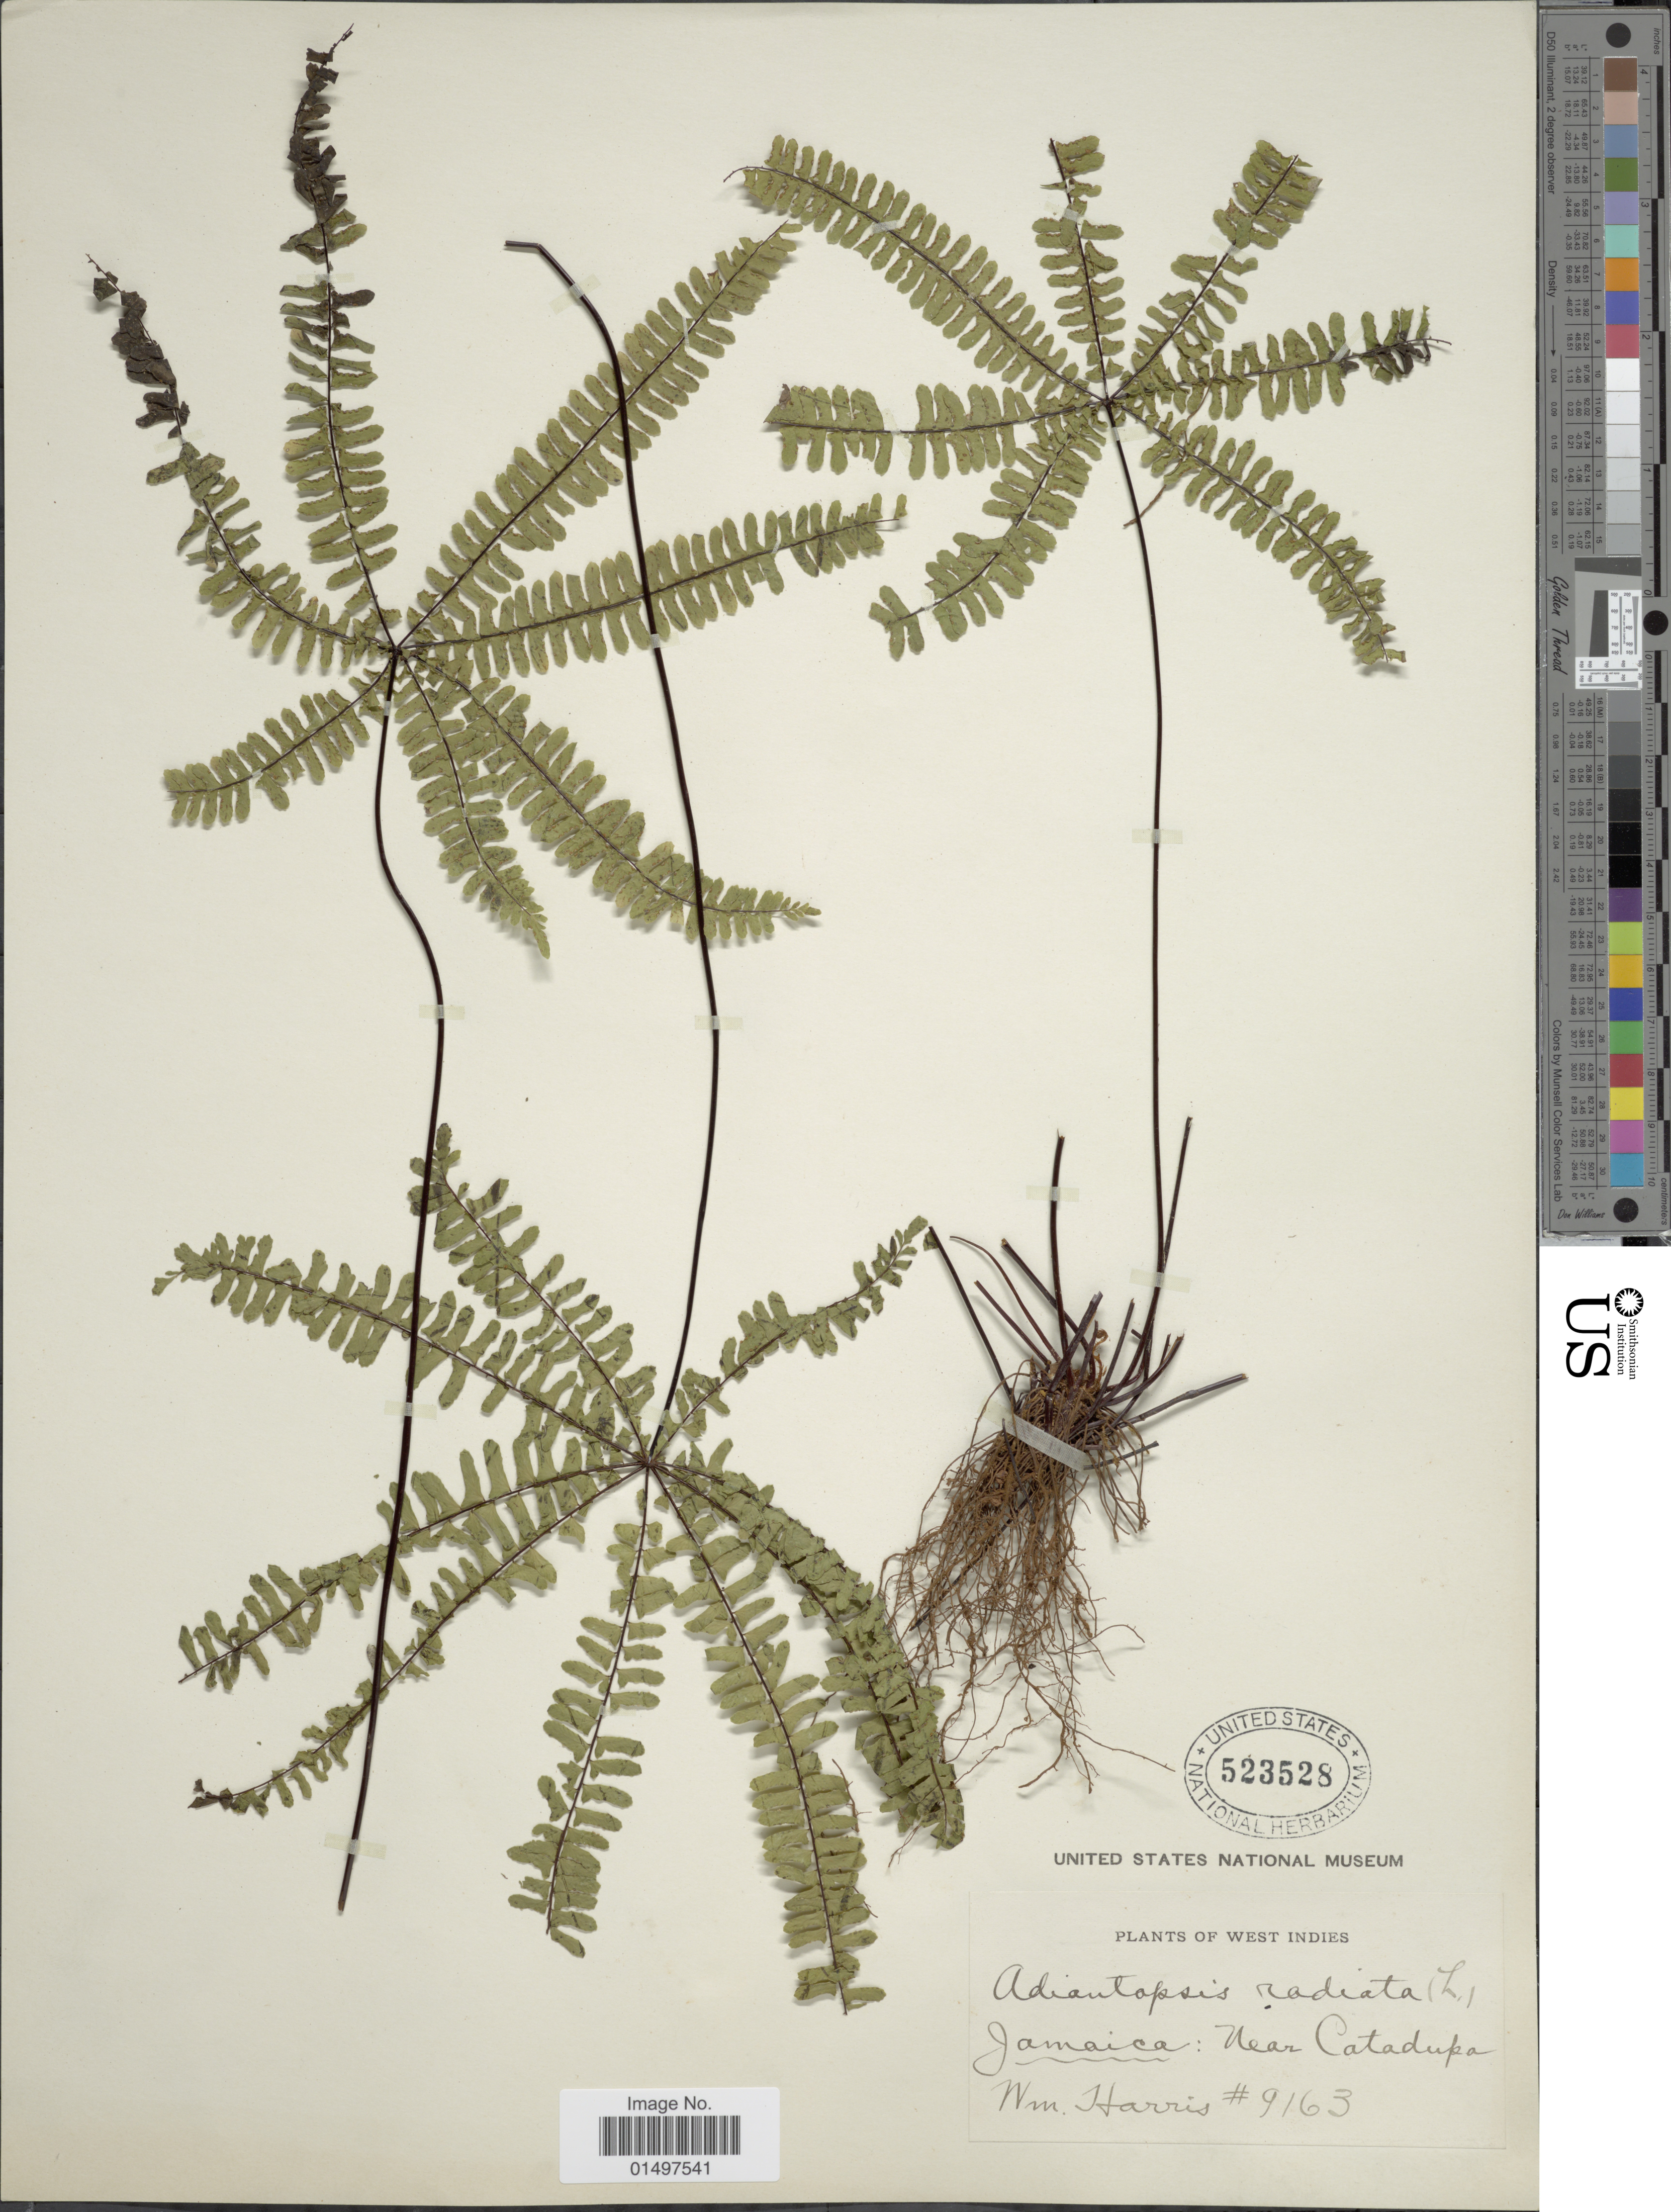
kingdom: Plantae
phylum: Tracheophyta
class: Polypodiopsida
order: Polypodiales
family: Pteridaceae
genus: Adiantopsis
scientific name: Adiantopsis radiata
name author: (L.) Fée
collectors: W. Harris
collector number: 9163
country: Jamaica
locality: Near Catadupa.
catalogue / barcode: US 523528